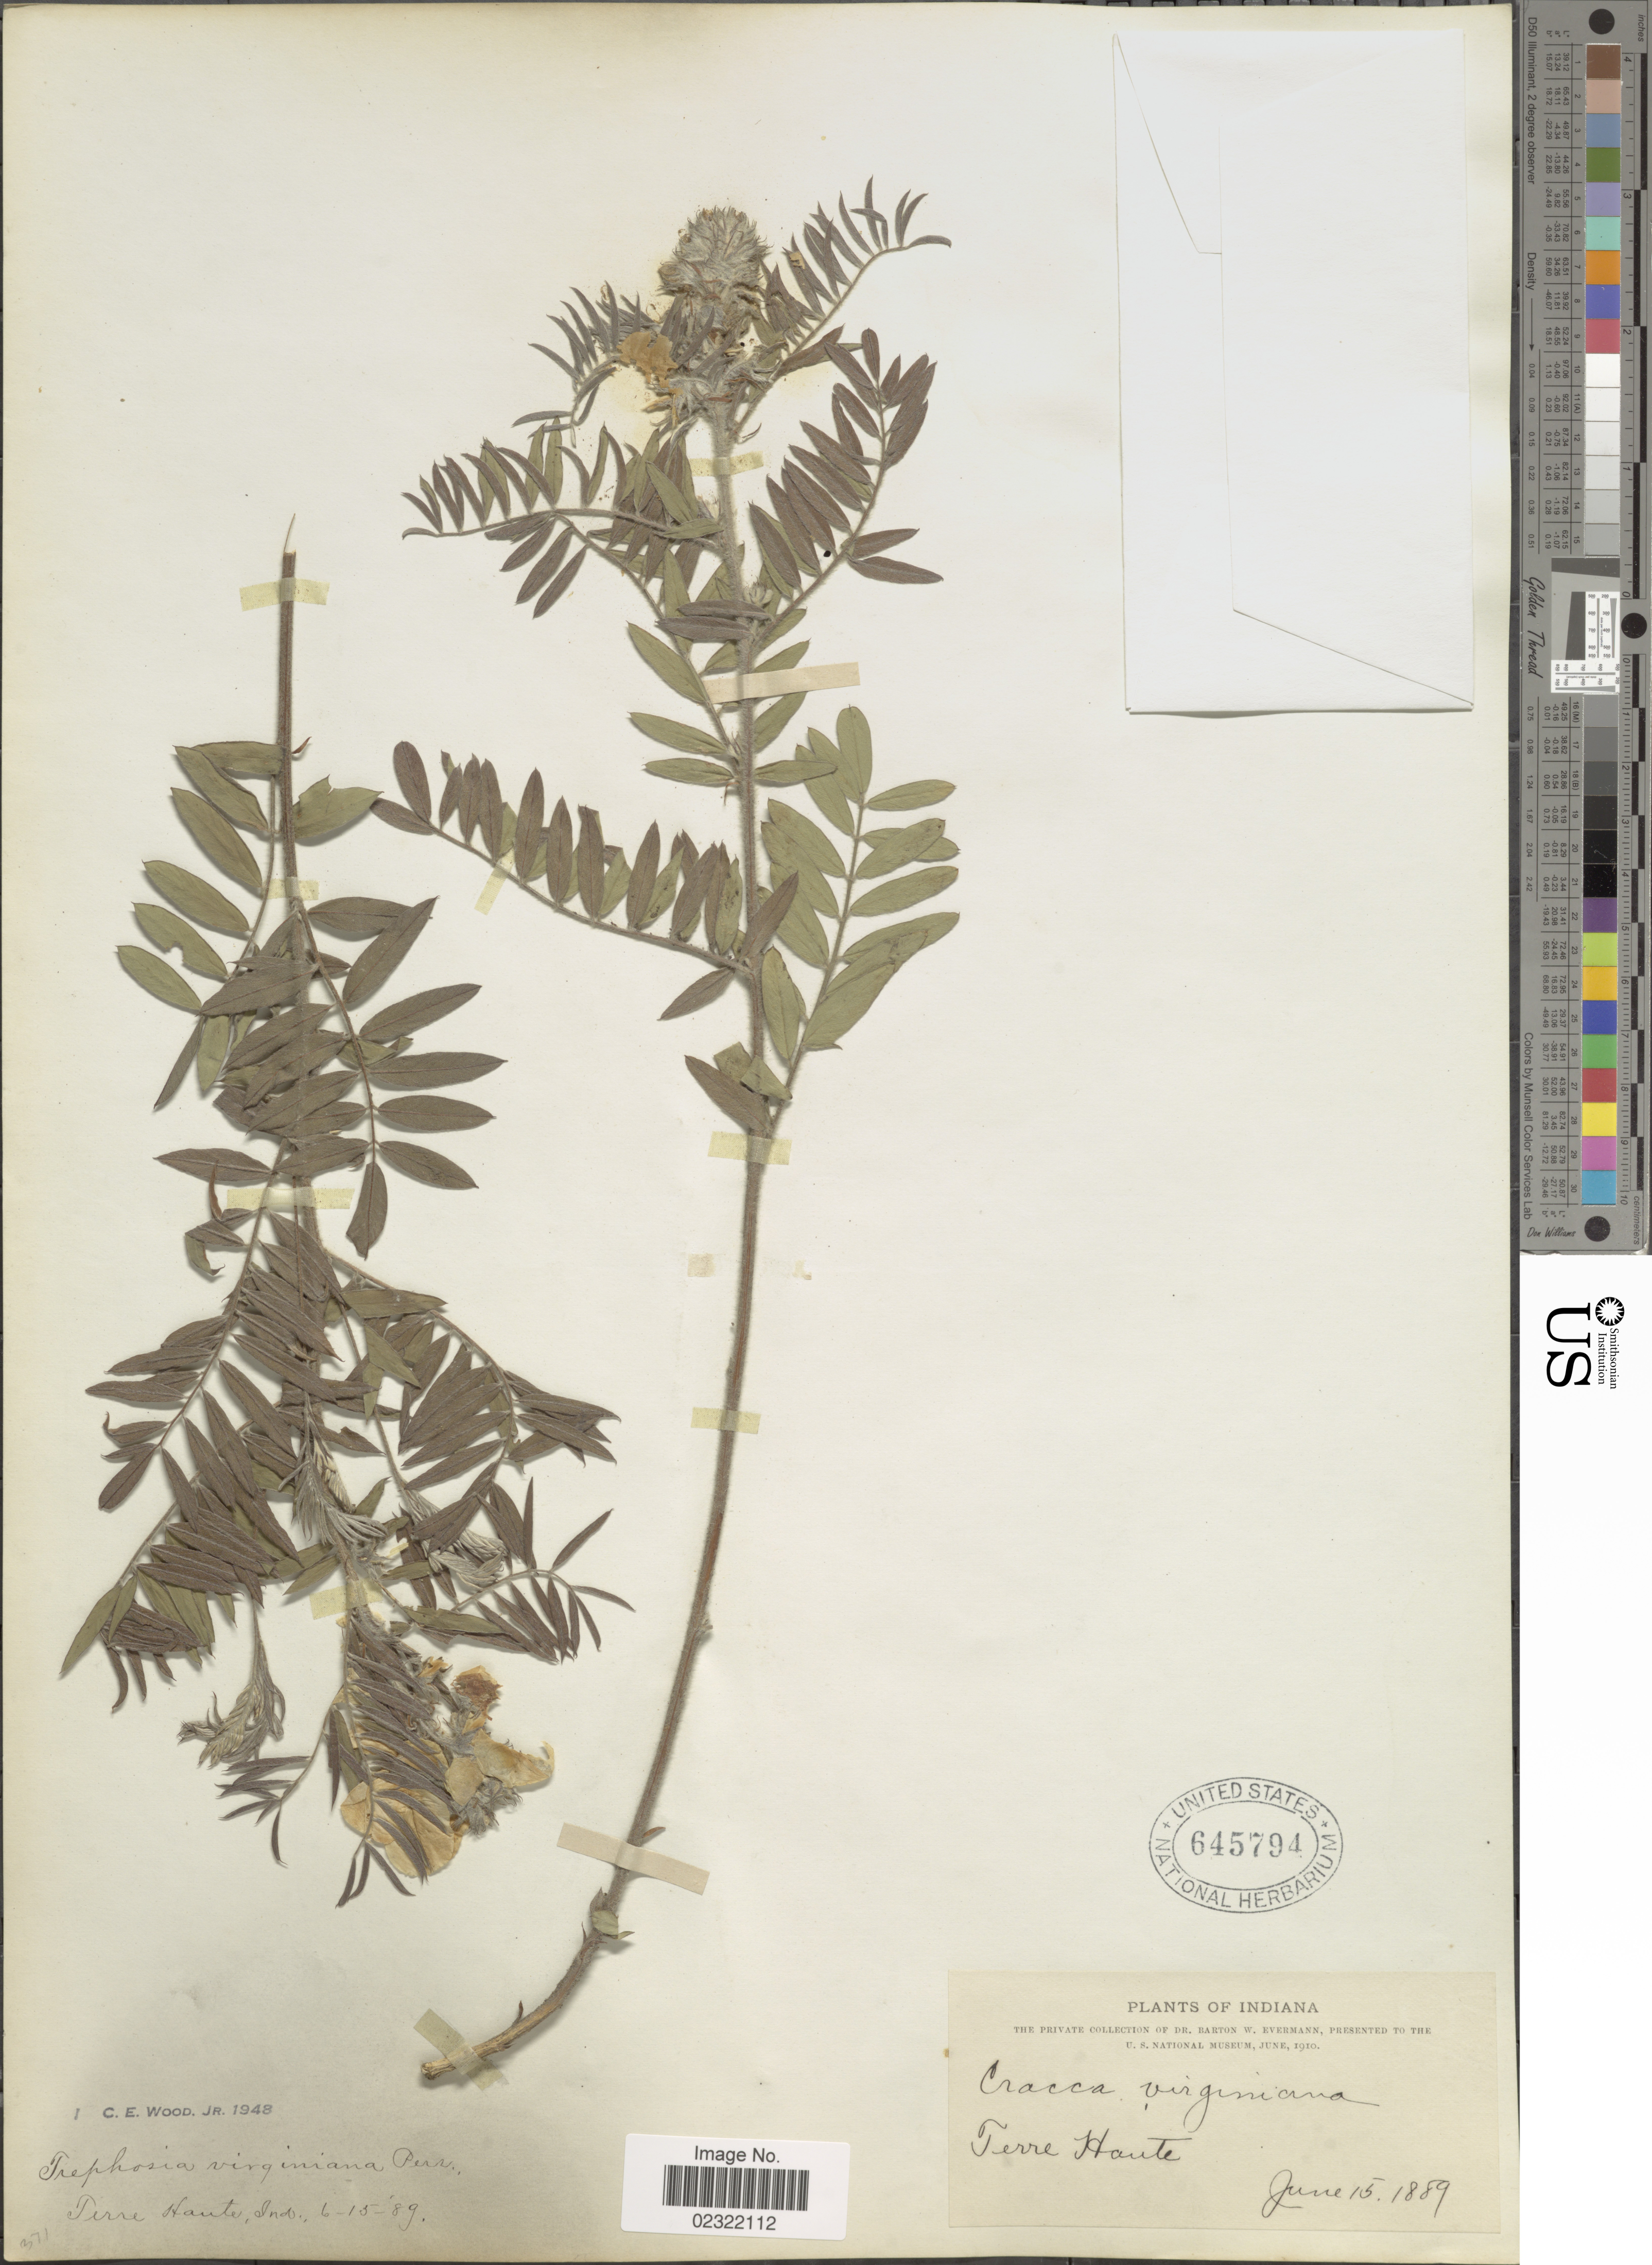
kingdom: Plantae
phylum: Tracheophyta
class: Magnoliopsida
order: Fabales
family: Fabaceae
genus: Tephrosia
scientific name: Tephrosia virginiana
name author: (L.) Pers.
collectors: B. W. Evermann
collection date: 1889-06-15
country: United States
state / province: Indiana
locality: Terre Haute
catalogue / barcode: US 645794